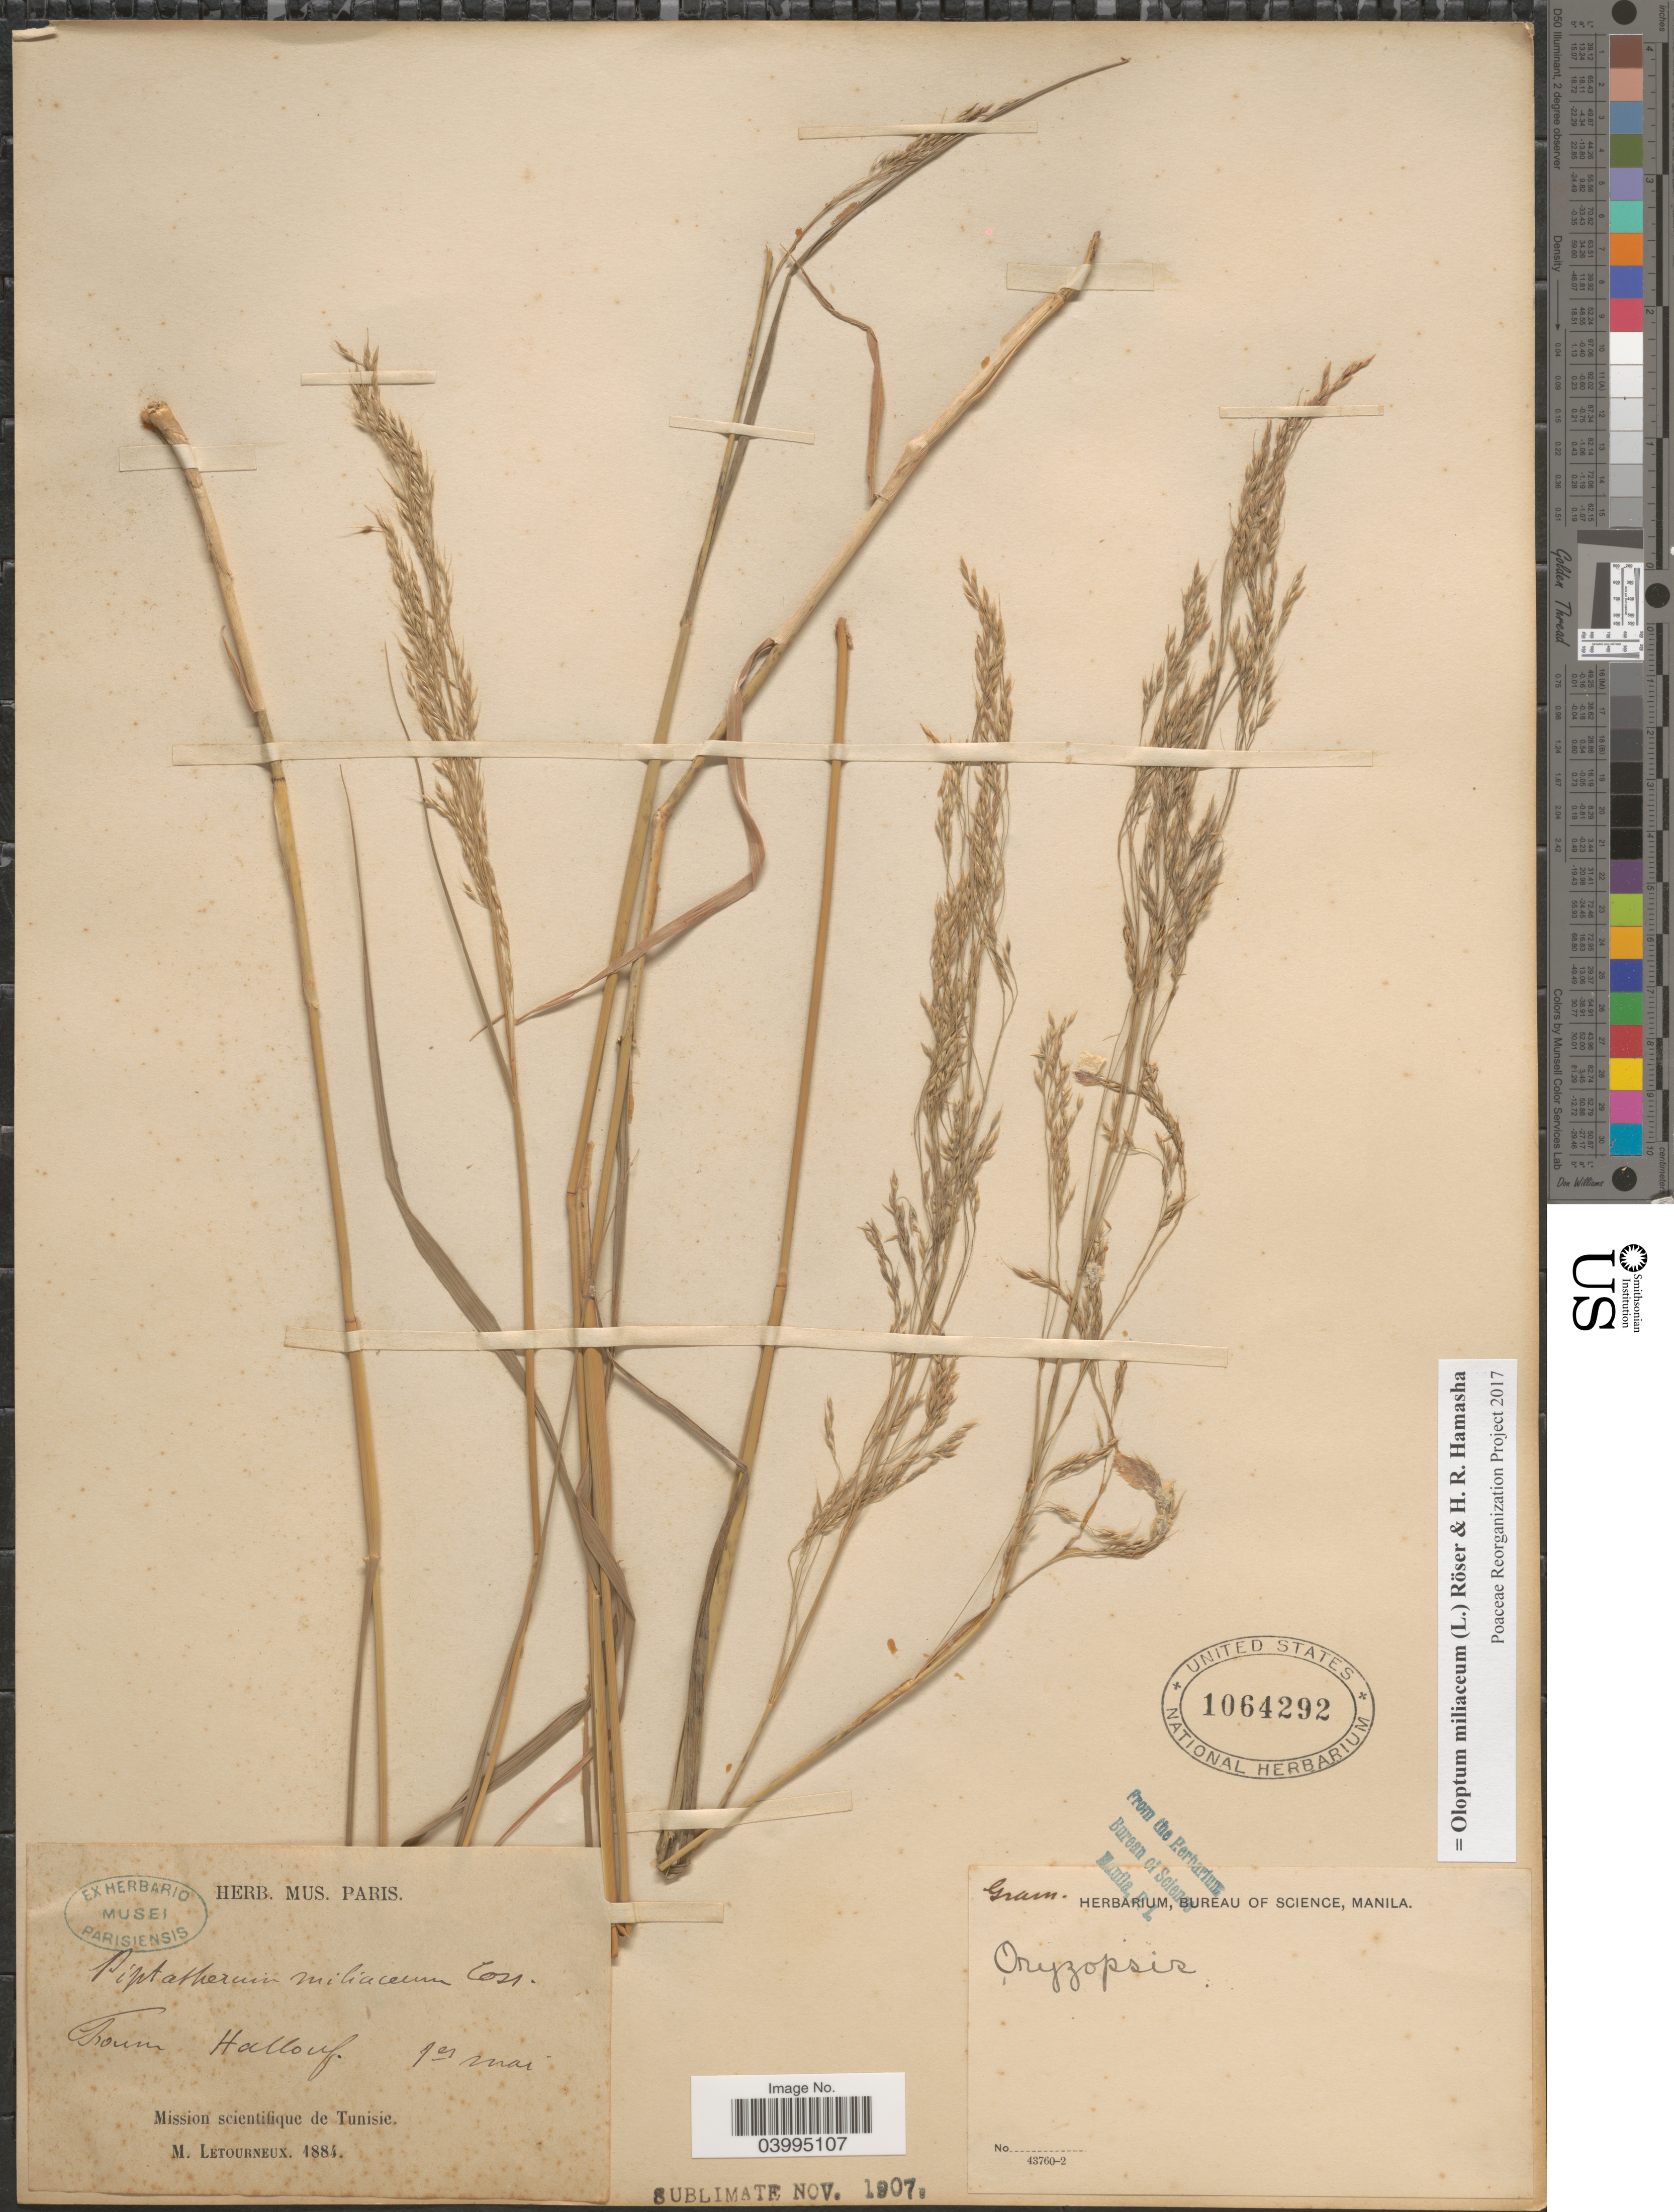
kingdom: Plantae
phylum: Tracheophyta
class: Liliopsida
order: Poales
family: Poaceae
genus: Oloptum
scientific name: Oloptum miliaceum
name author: Röser & H. R. Hamasha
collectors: M. Letourneux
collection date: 1884-05-01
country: Tunisia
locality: Toum Hallouf. Mission scientifique de Tunisie.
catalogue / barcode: US 1064292